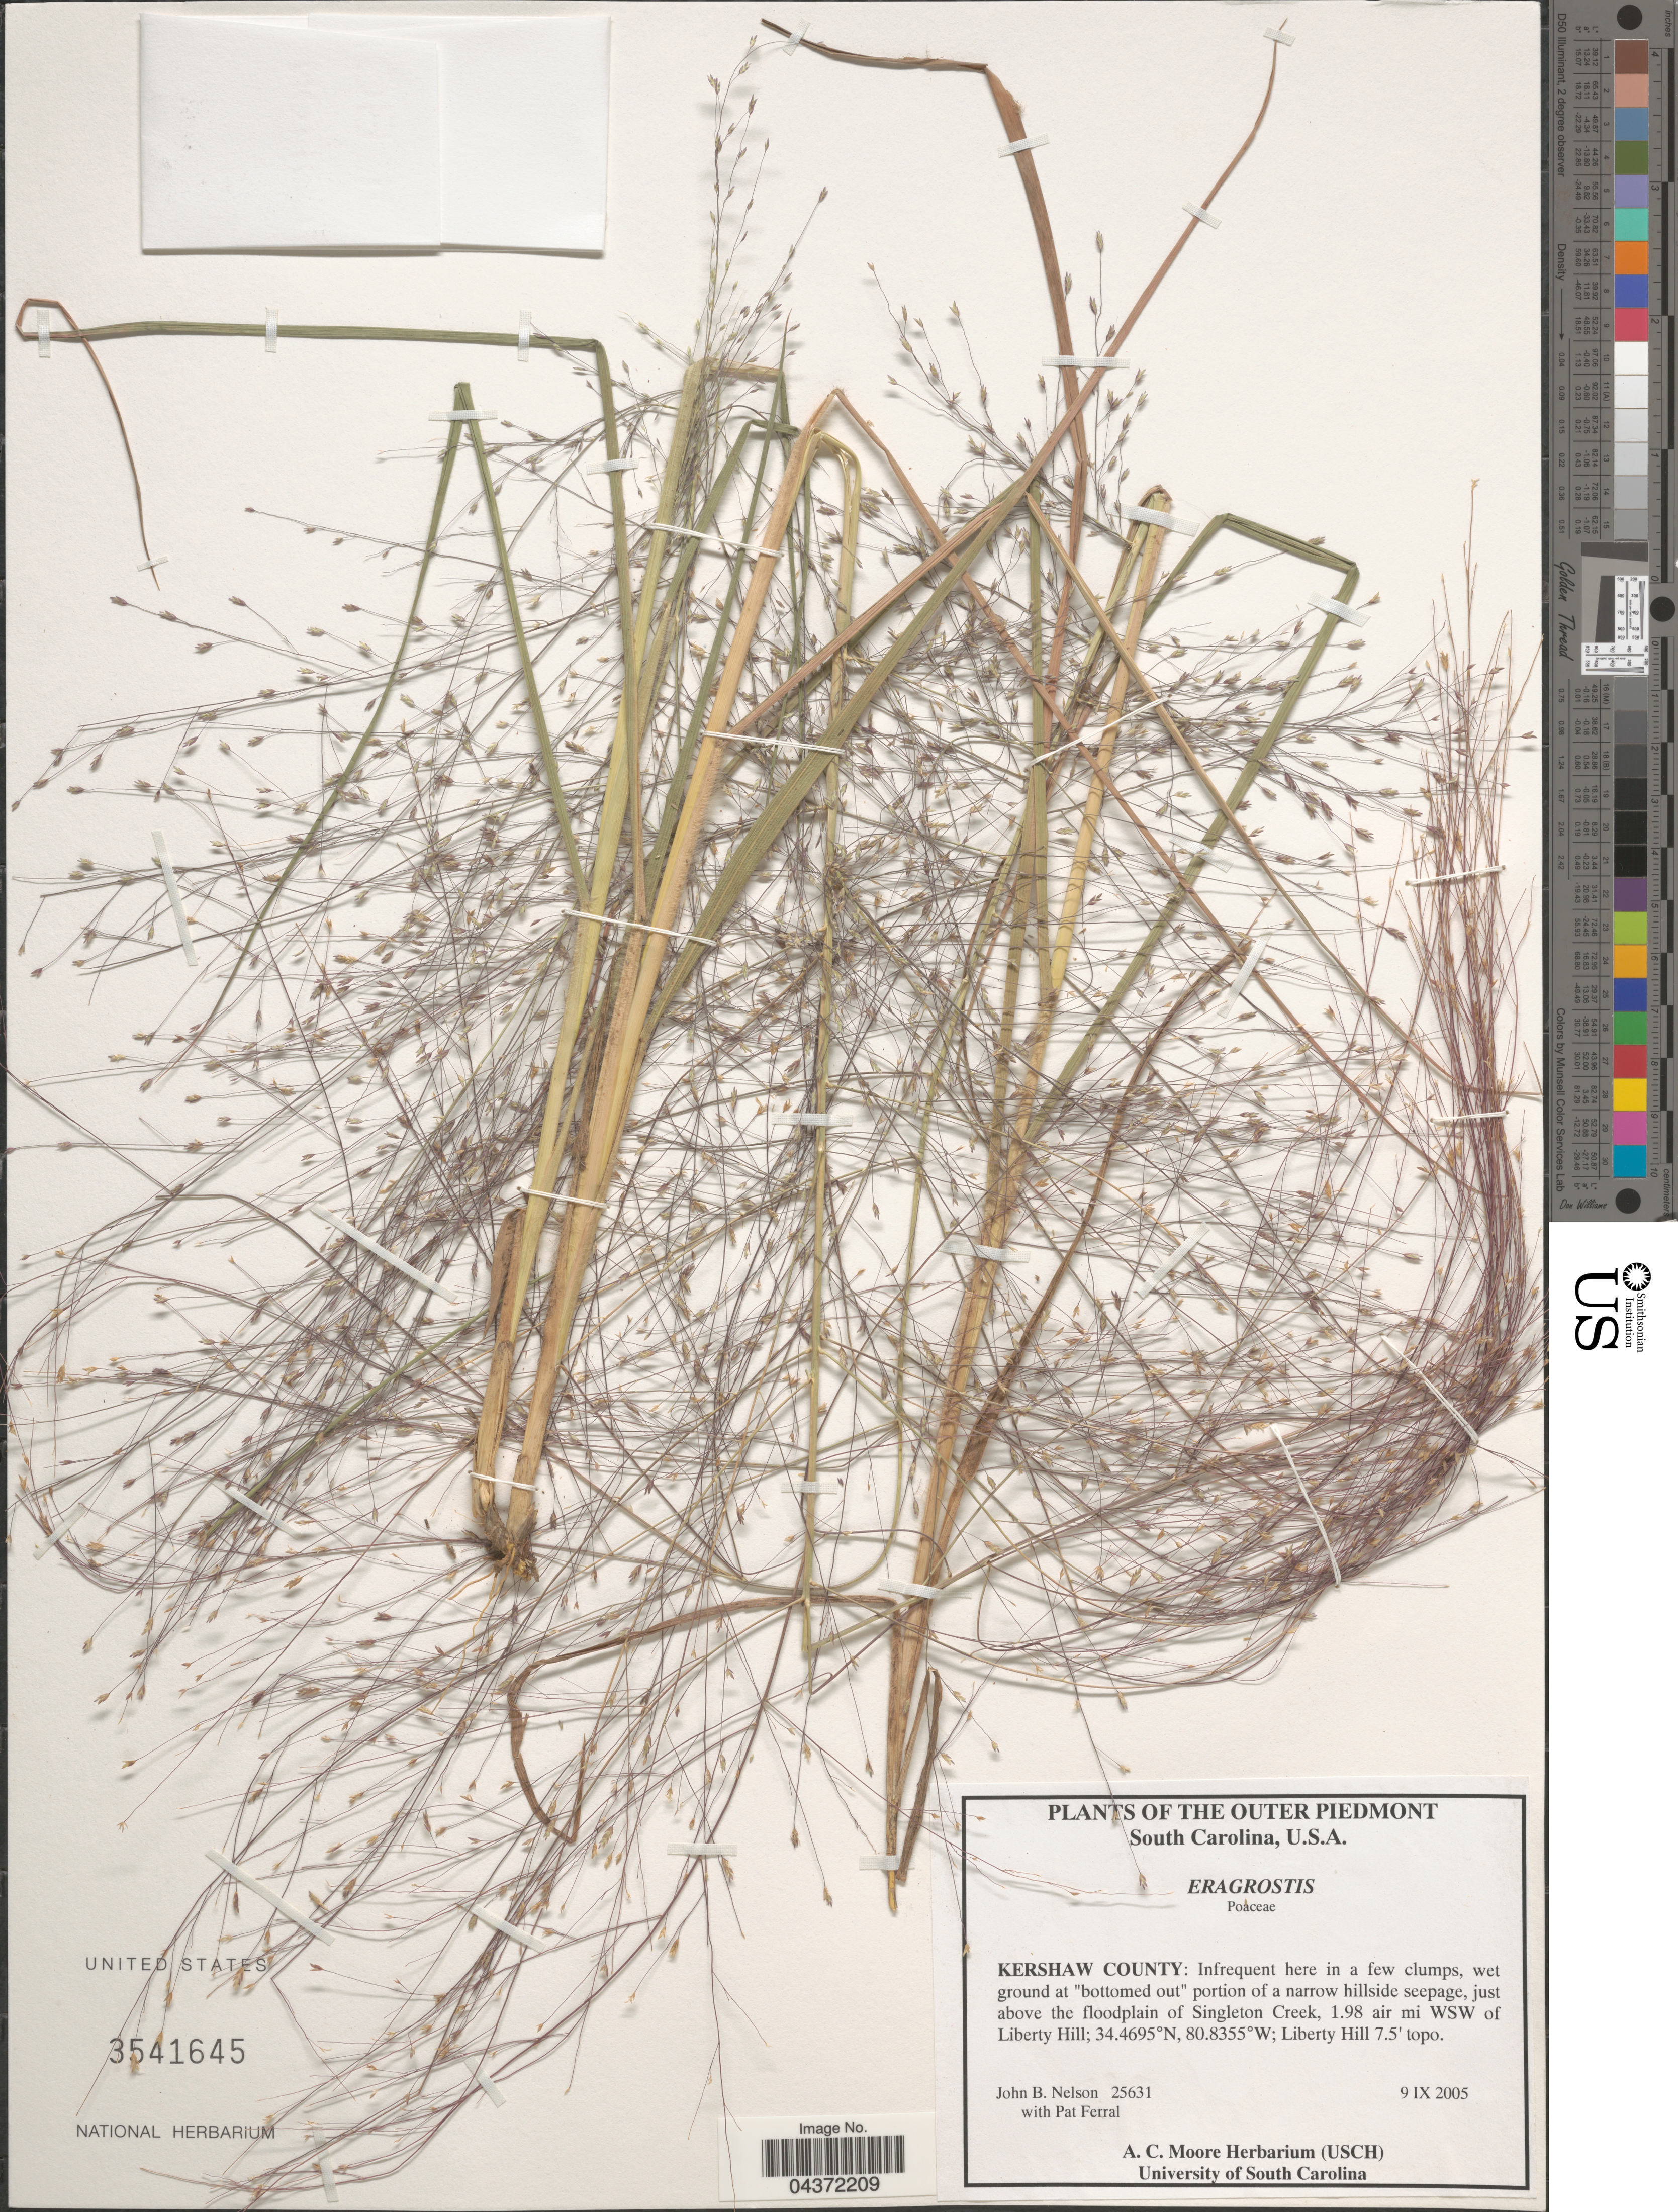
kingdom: Plantae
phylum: Tracheophyta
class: Liliopsida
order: Poales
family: Poaceae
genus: Eragrostis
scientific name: Eragrostis sp.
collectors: J. B. Nelson & P. Ferral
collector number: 25631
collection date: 2005-09-09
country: United States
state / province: South Carolina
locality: The Outer Piedmont. Kershaw County: Just above the floodplain of Singleton Creek, 1.98 air mi WSW of Liberty Hill. Liberty Hill 7.5' topo.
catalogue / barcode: US 3541645